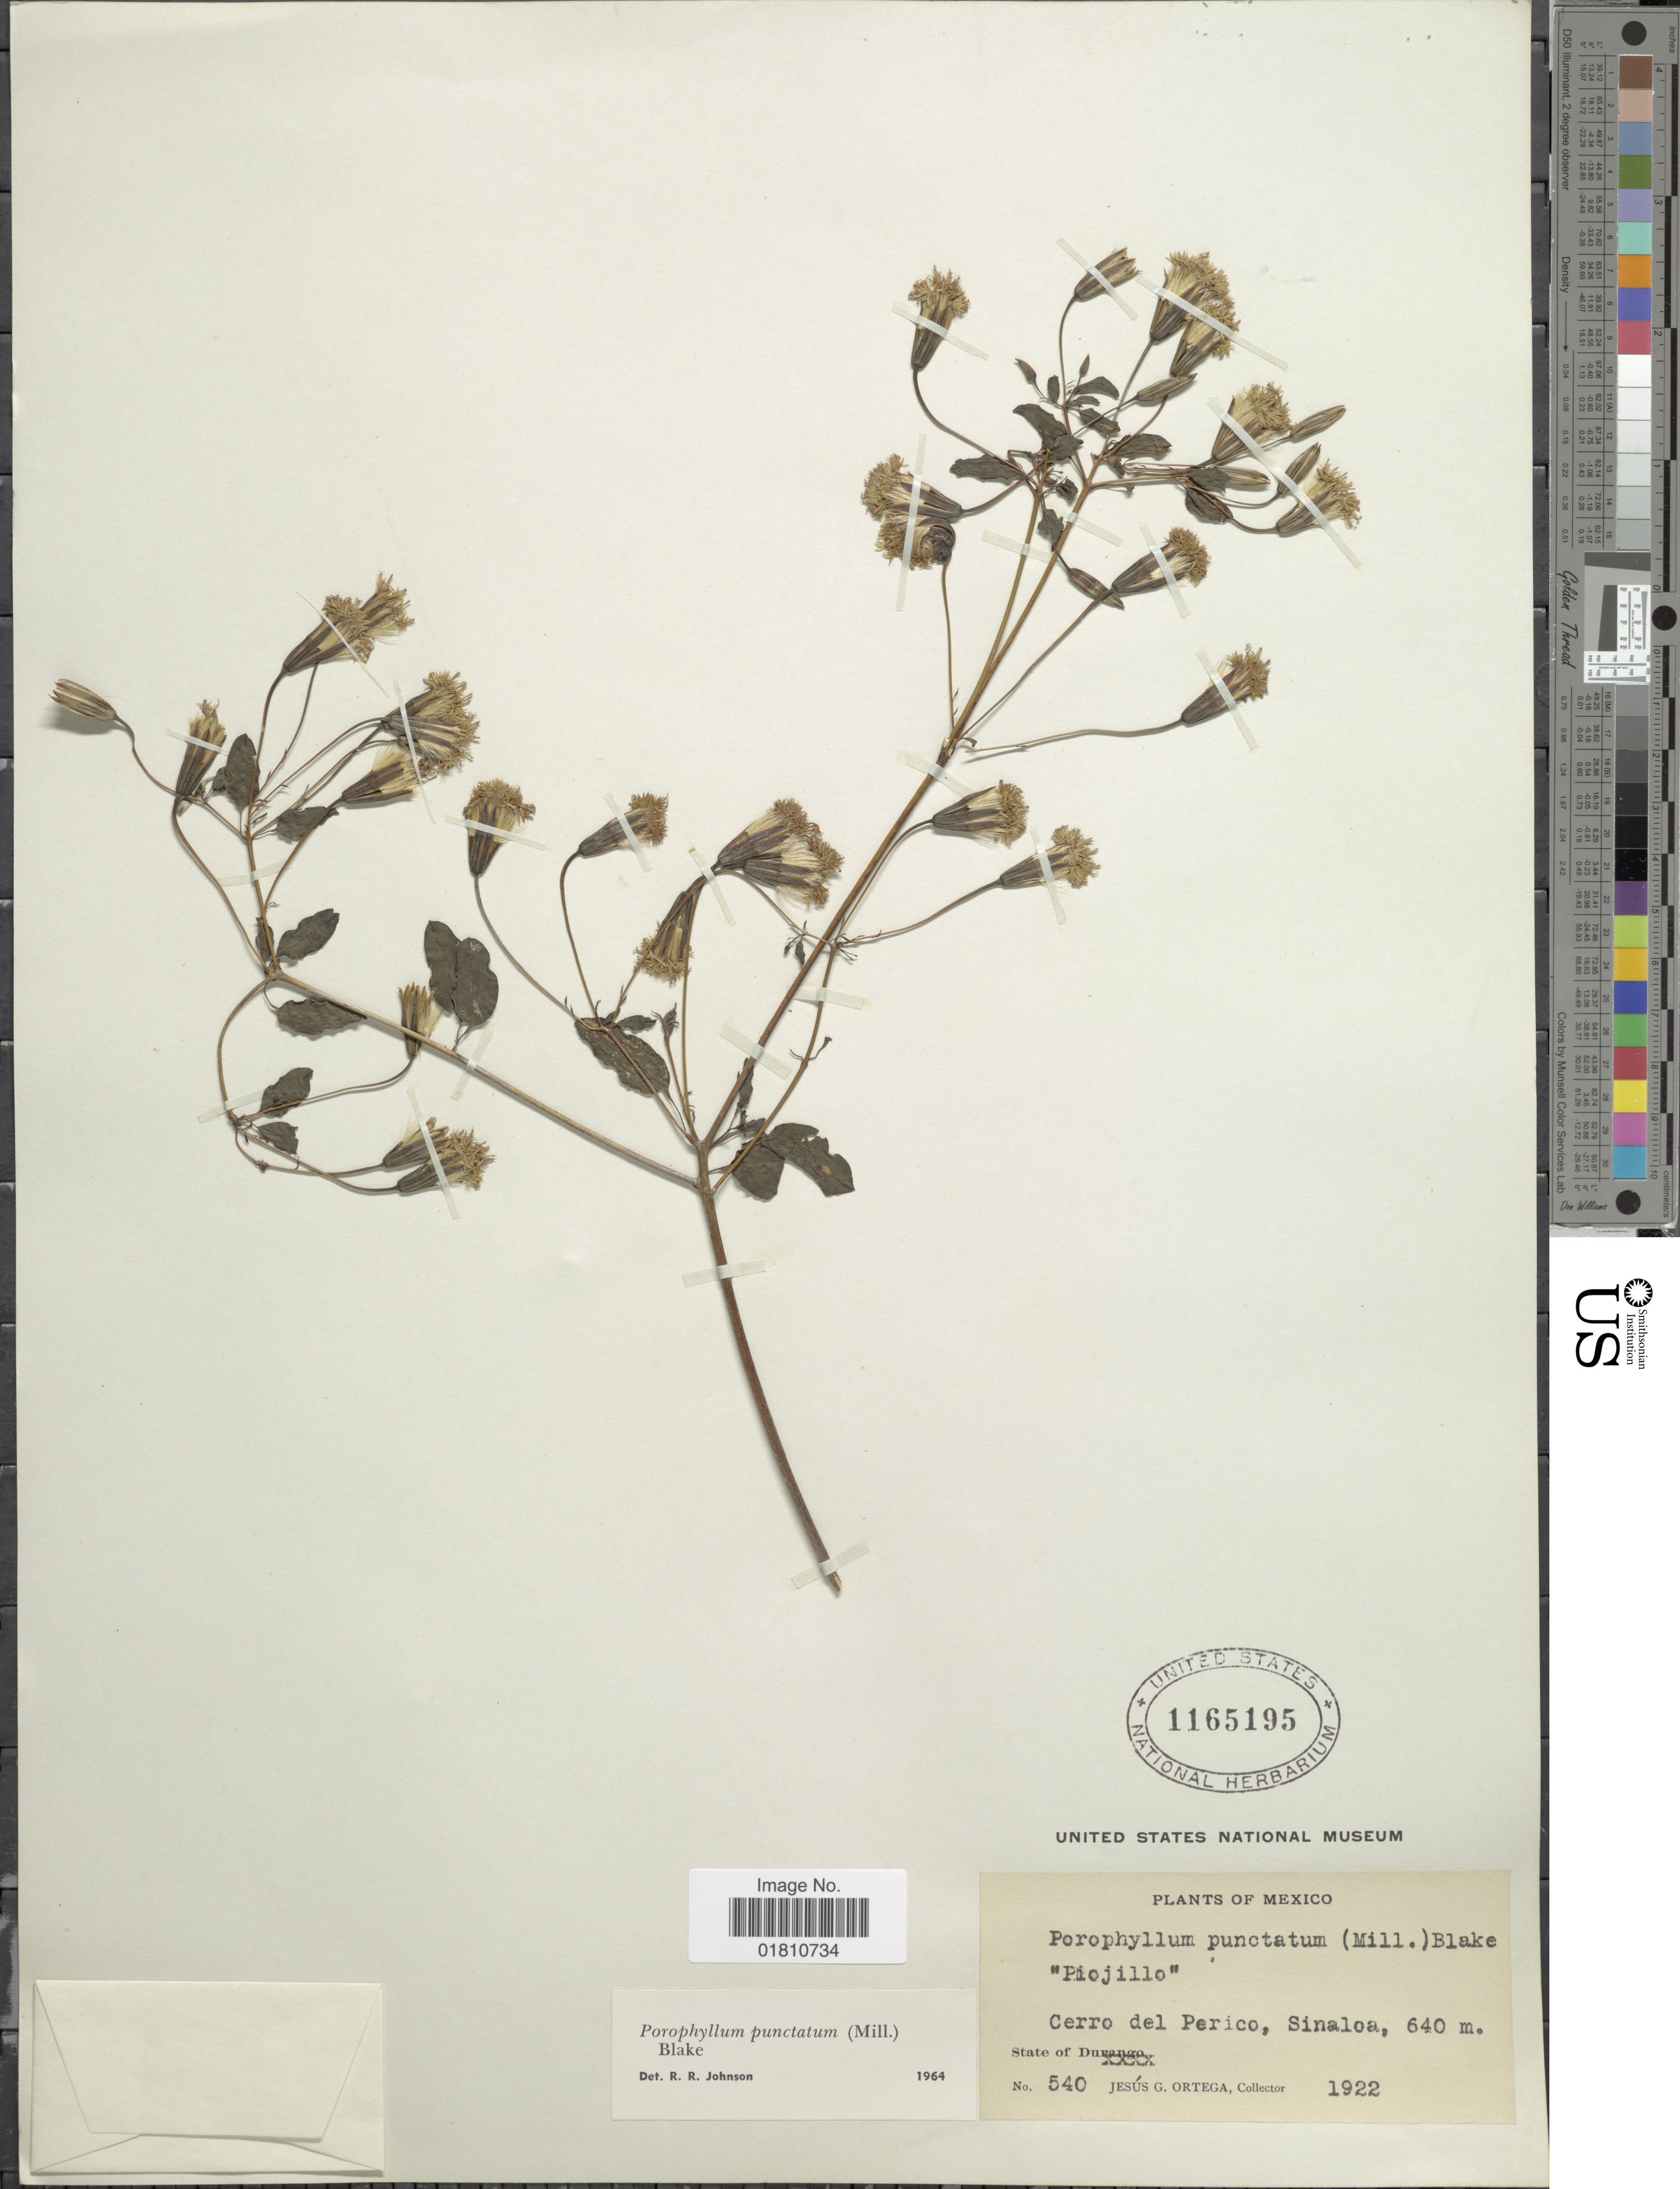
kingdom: Plantae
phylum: Tracheophyta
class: Magnoliopsida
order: Asterales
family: Asteraceae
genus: Porophyllum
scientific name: Porophyllum punctatum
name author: (Mill.) S.F. Blake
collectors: J. Ortega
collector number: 540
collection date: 1922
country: Mexico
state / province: Sinaloa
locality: Cerro del Perico, "Piojillo".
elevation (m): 640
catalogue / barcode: US 1165195